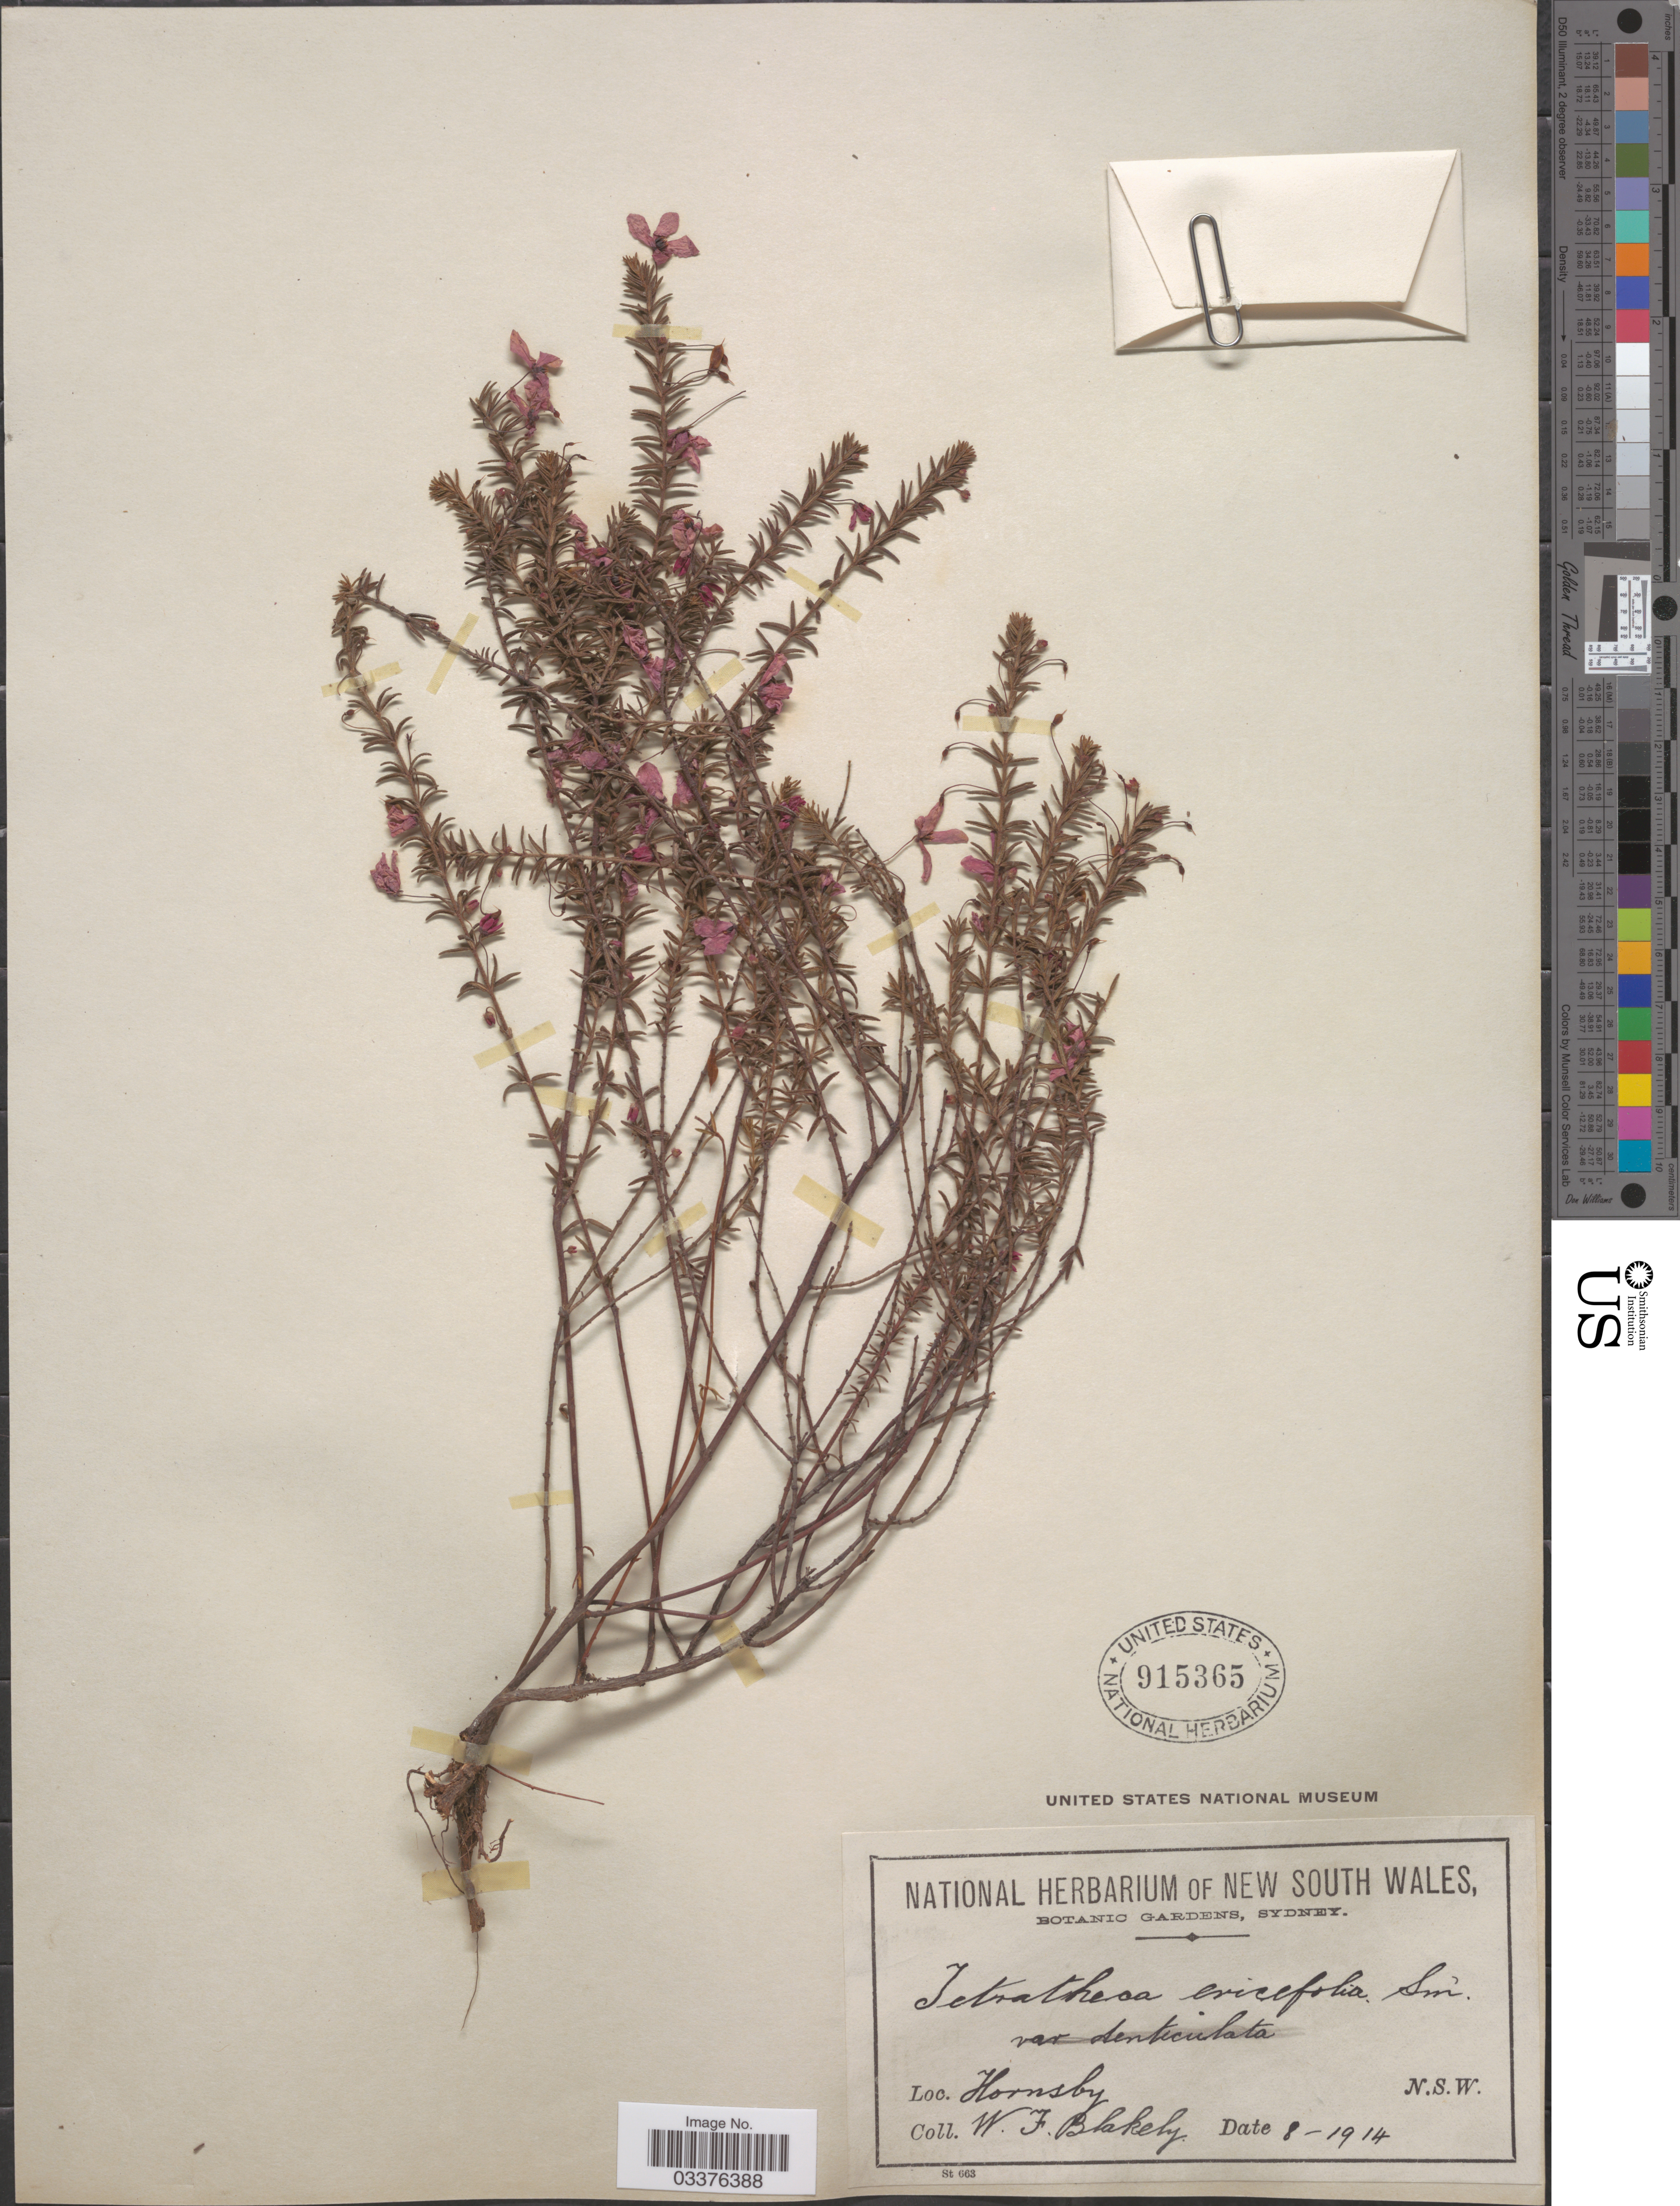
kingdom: Plantae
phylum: Tracheophyta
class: Magnoliopsida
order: Oxalidales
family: Elaeocarpaceae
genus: Tetratheca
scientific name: Tetratheca ericifolia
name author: F. Muell.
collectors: W. Blakely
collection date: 1914-08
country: Australia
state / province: New South Wales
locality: Hornsby.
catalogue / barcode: US 915365